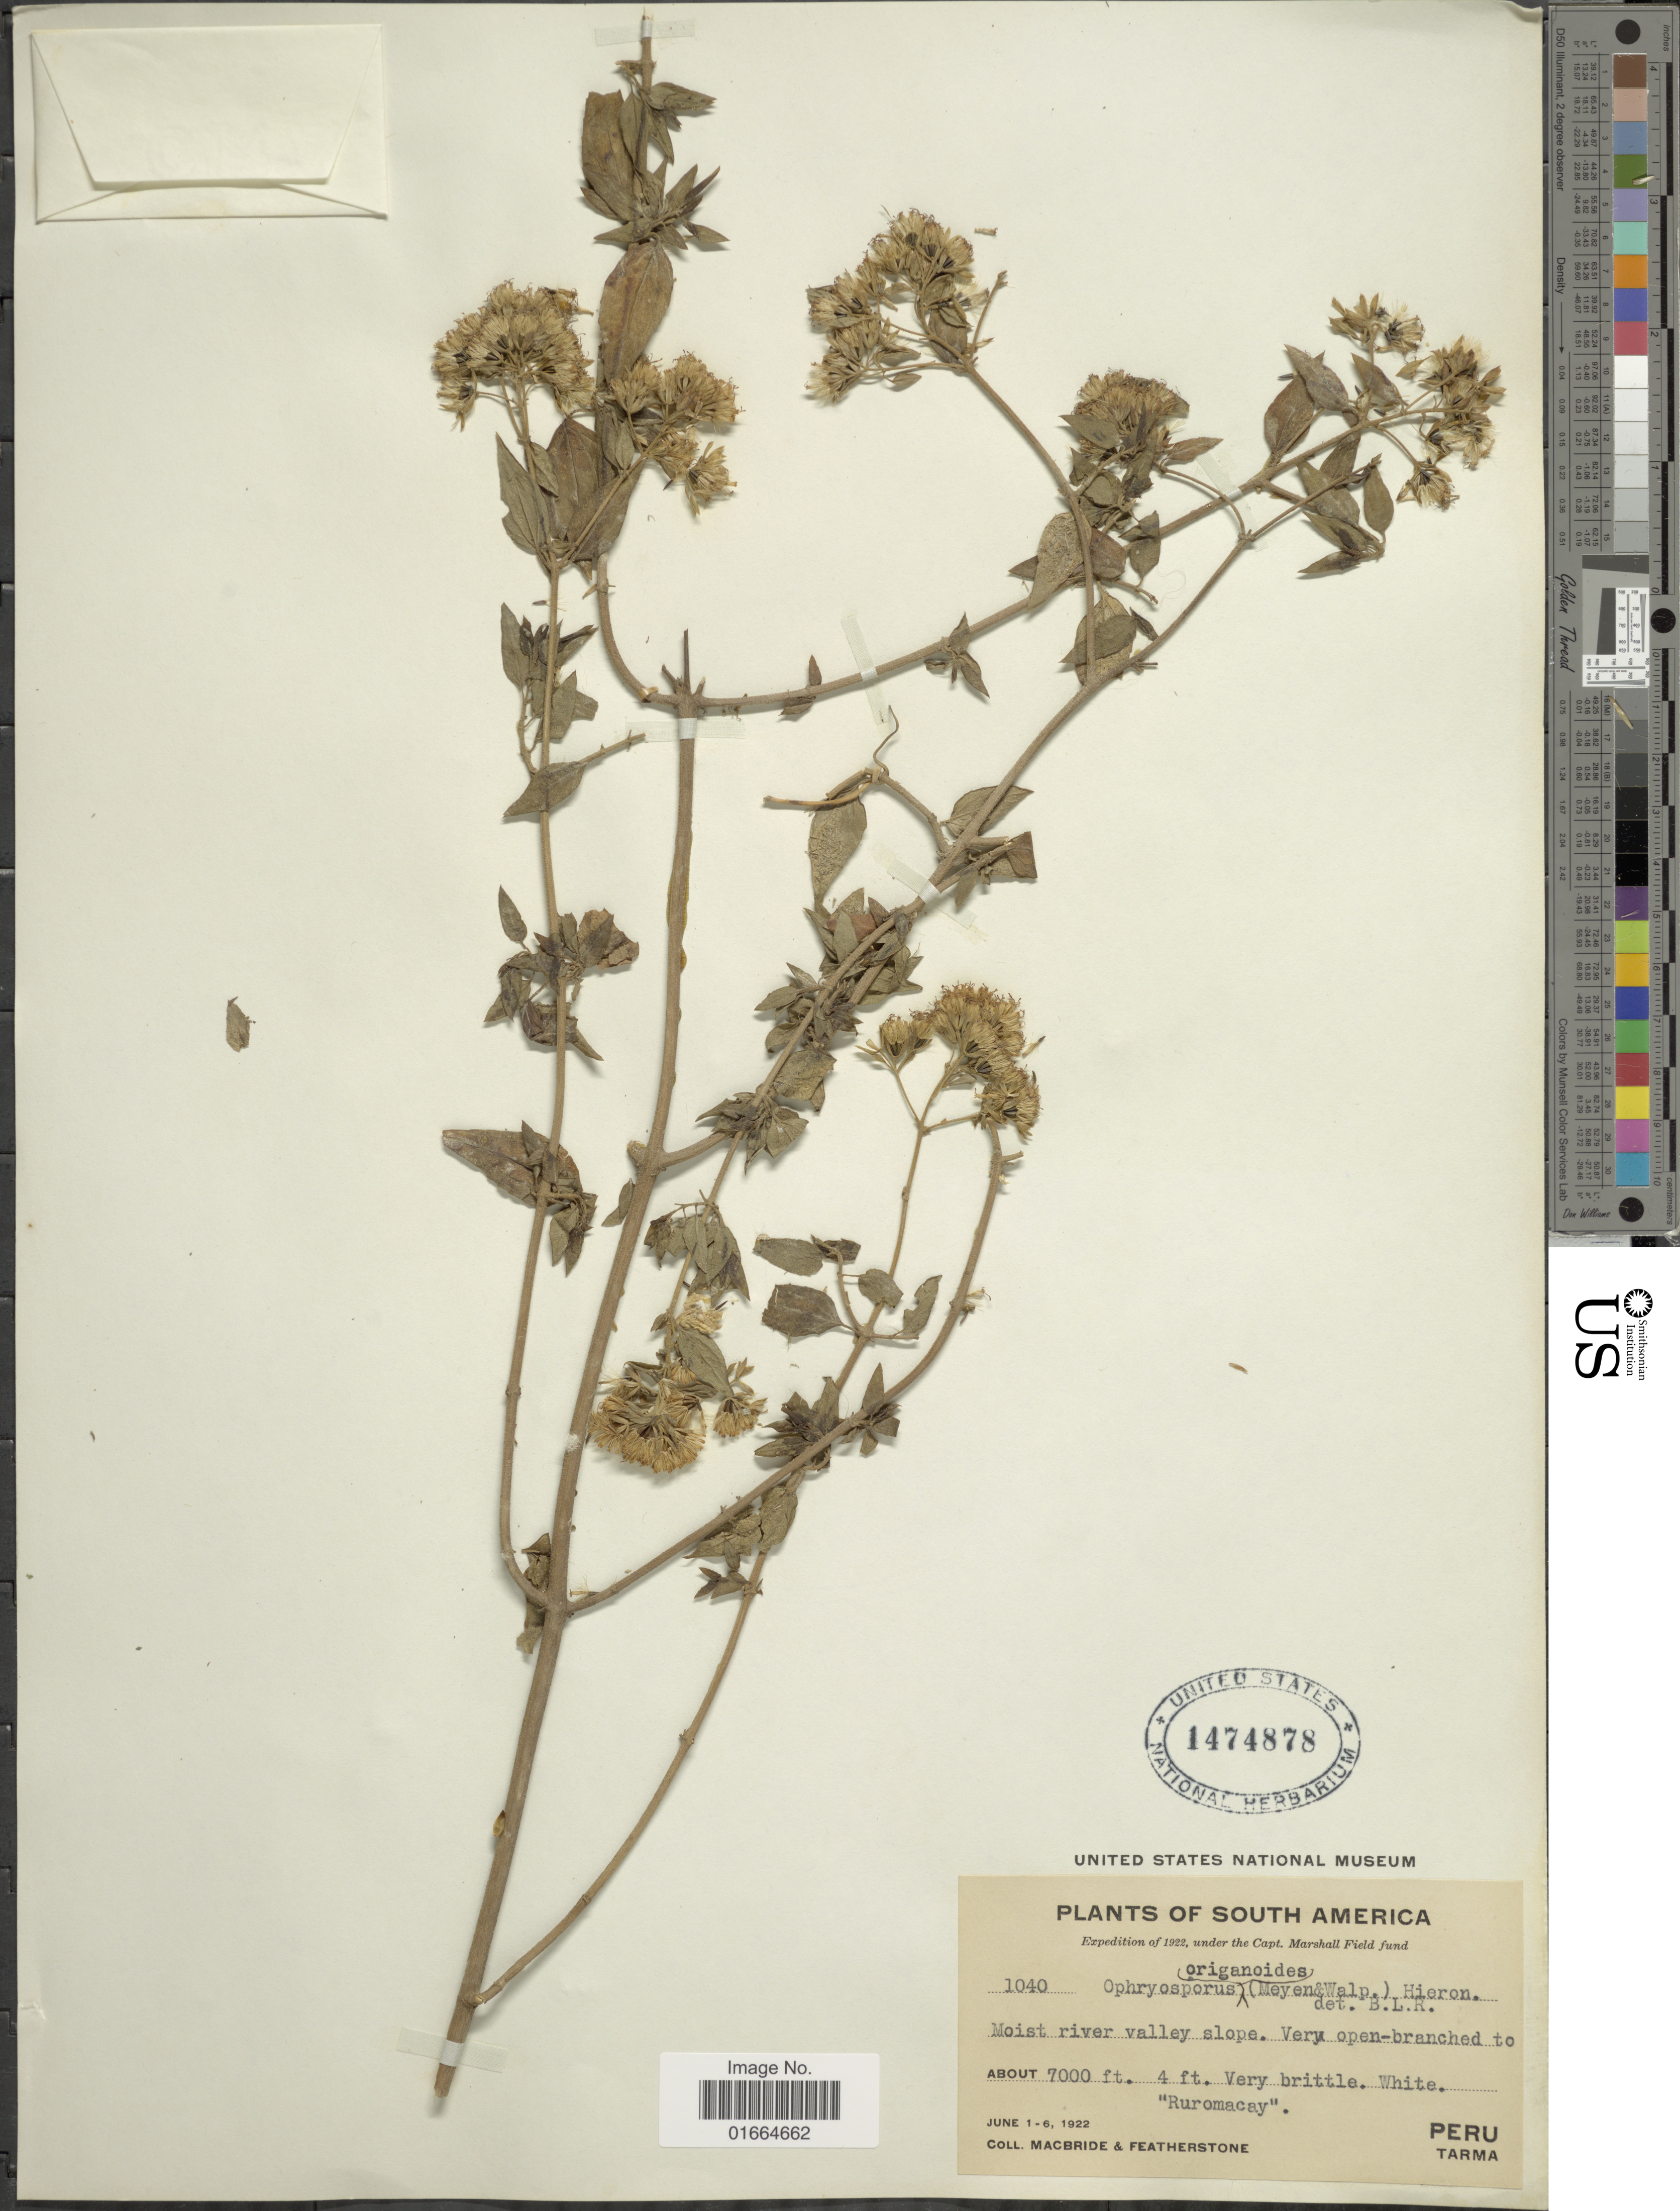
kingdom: Plantae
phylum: Tracheophyta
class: Magnoliopsida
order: Asterales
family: Asteraceae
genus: Ophryosporus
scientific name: Ophryosporus heptanthus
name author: (Sch. Bip. ex Wedd.) R.M. King & H. Rob.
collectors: Macbride, -- & -. Featherstone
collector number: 1040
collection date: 1922-06-01/1922-06-06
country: Peru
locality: Ruromacay, Tarma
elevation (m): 2134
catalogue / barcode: US 1474878